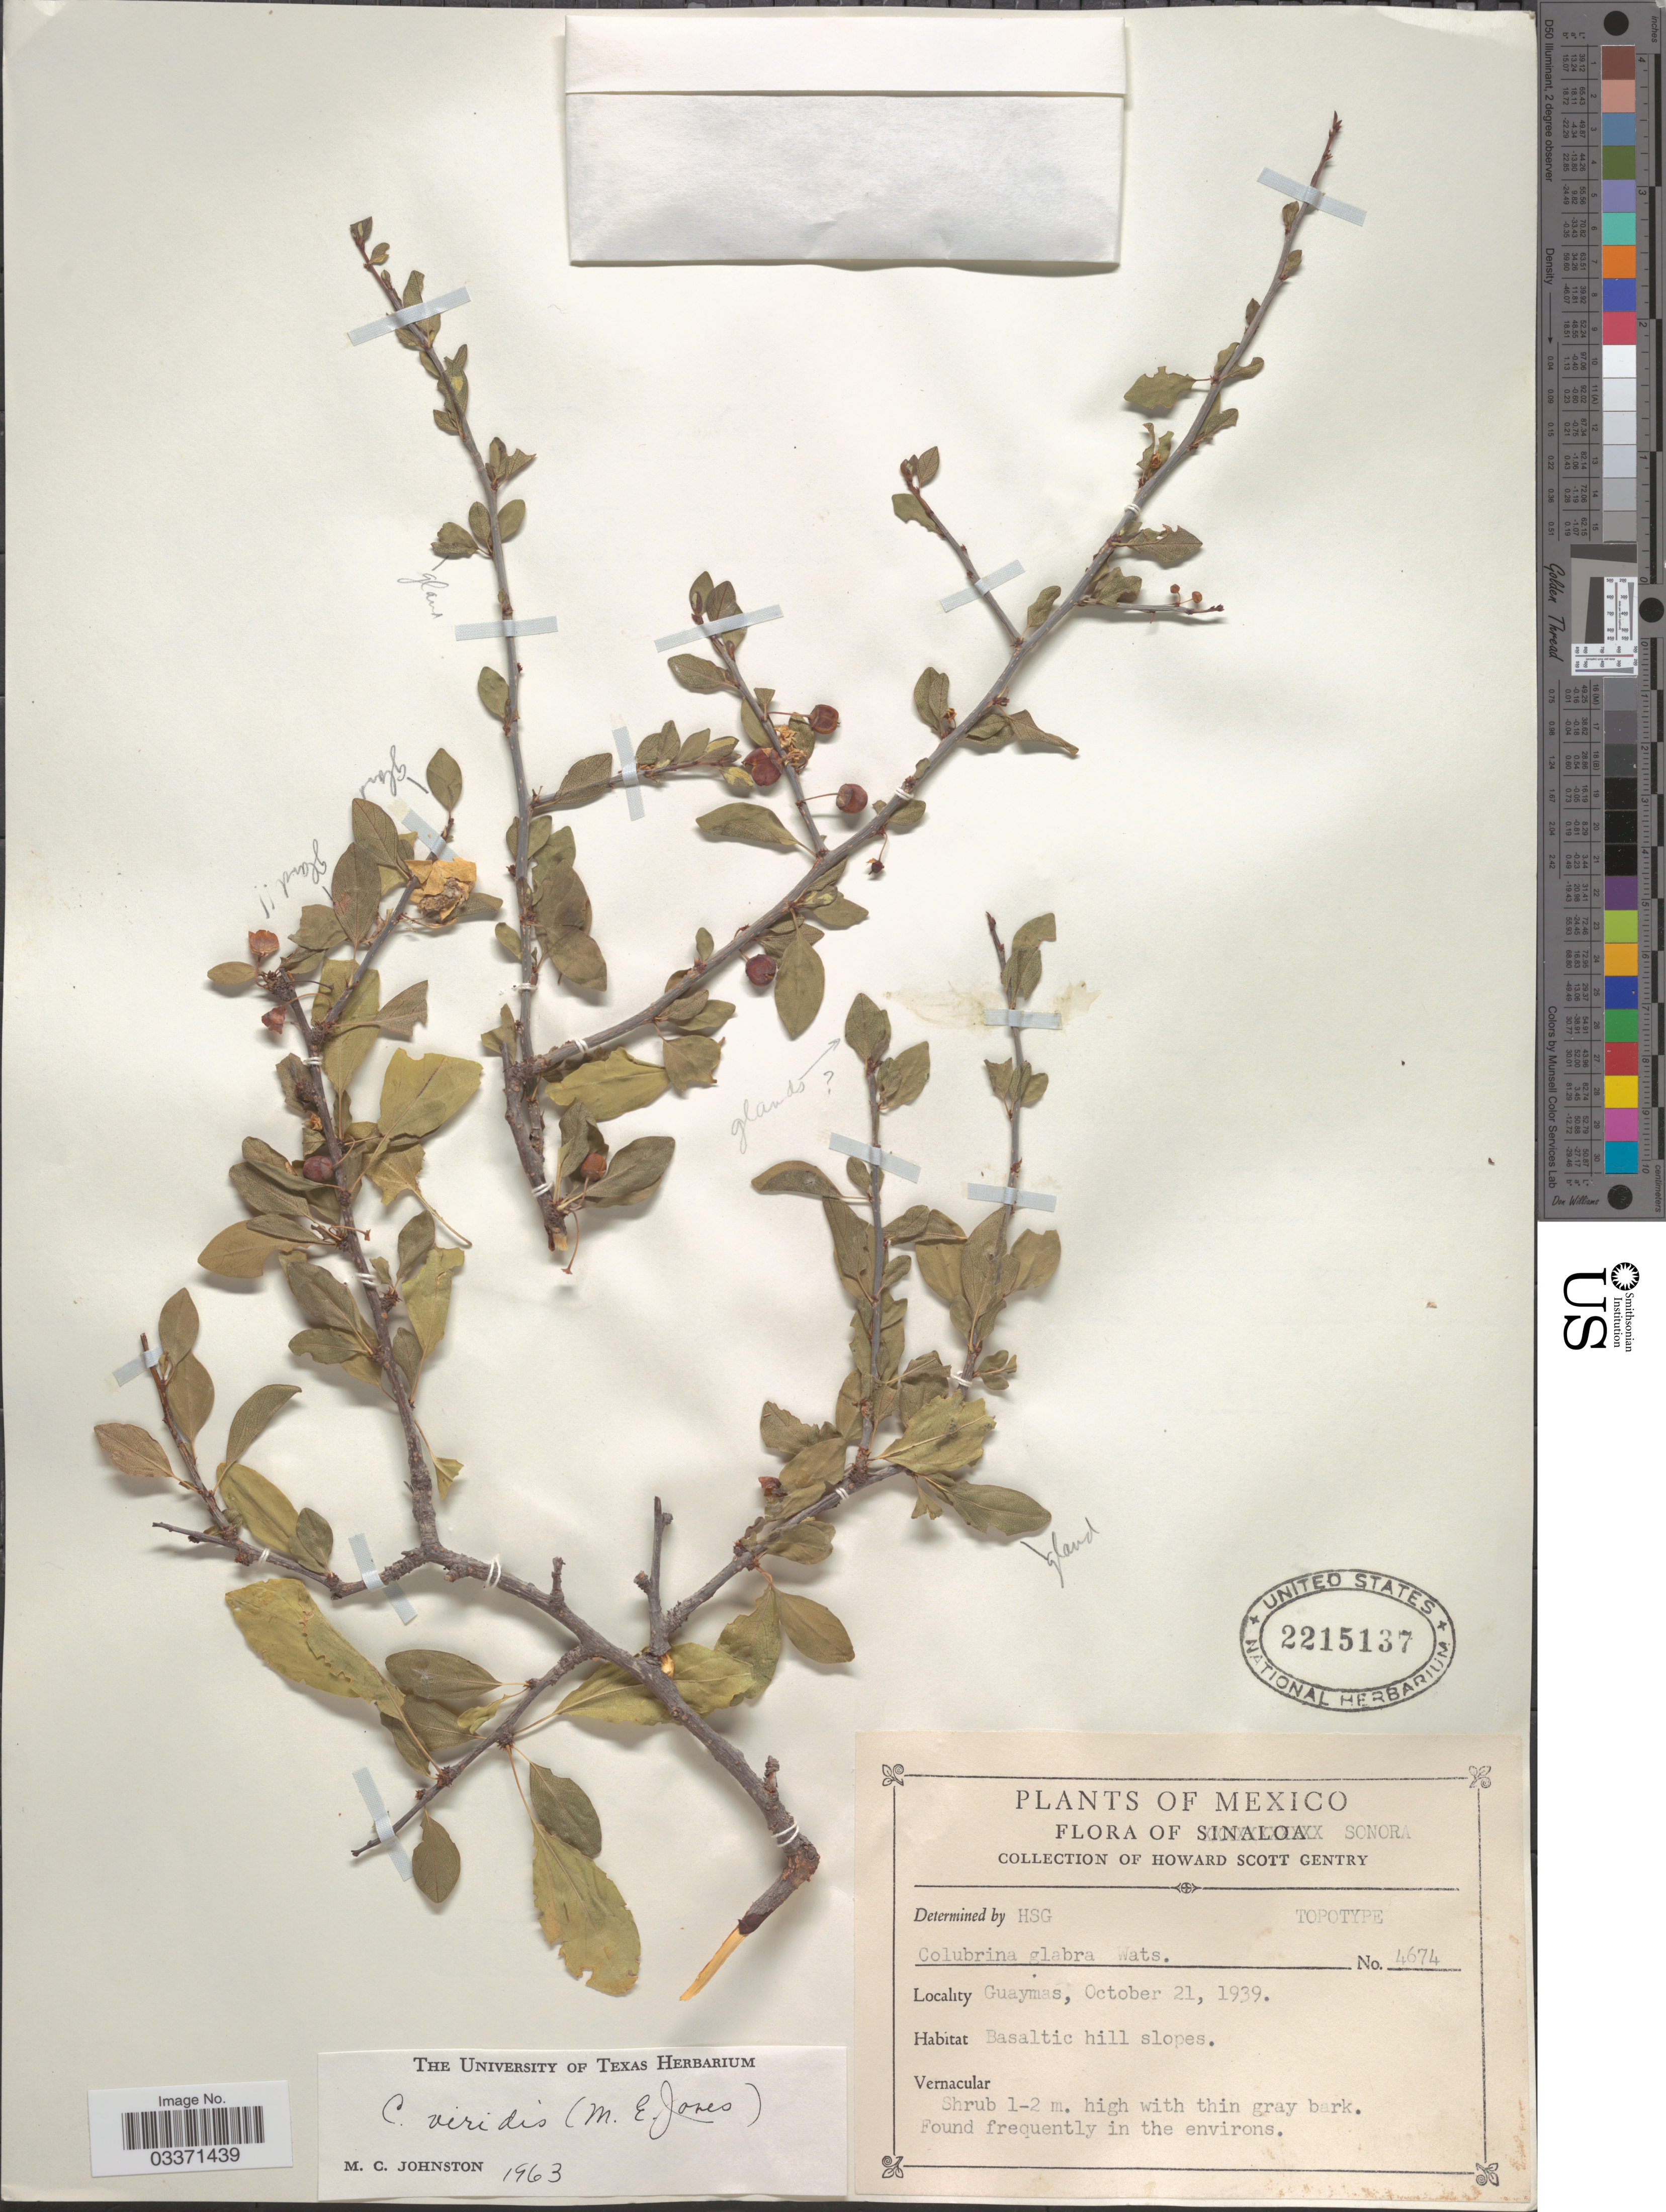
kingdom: Plantae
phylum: Tracheophyta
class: Magnoliopsida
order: Rosales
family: Rhamnaceae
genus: Colubrina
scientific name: Colubrina viridis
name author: (M.E. Jones) M.C. Johnst.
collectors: H. S. Gentry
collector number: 4674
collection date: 1939-10-21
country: Mexico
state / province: Sonora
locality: Guaymas.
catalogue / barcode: US 2215137